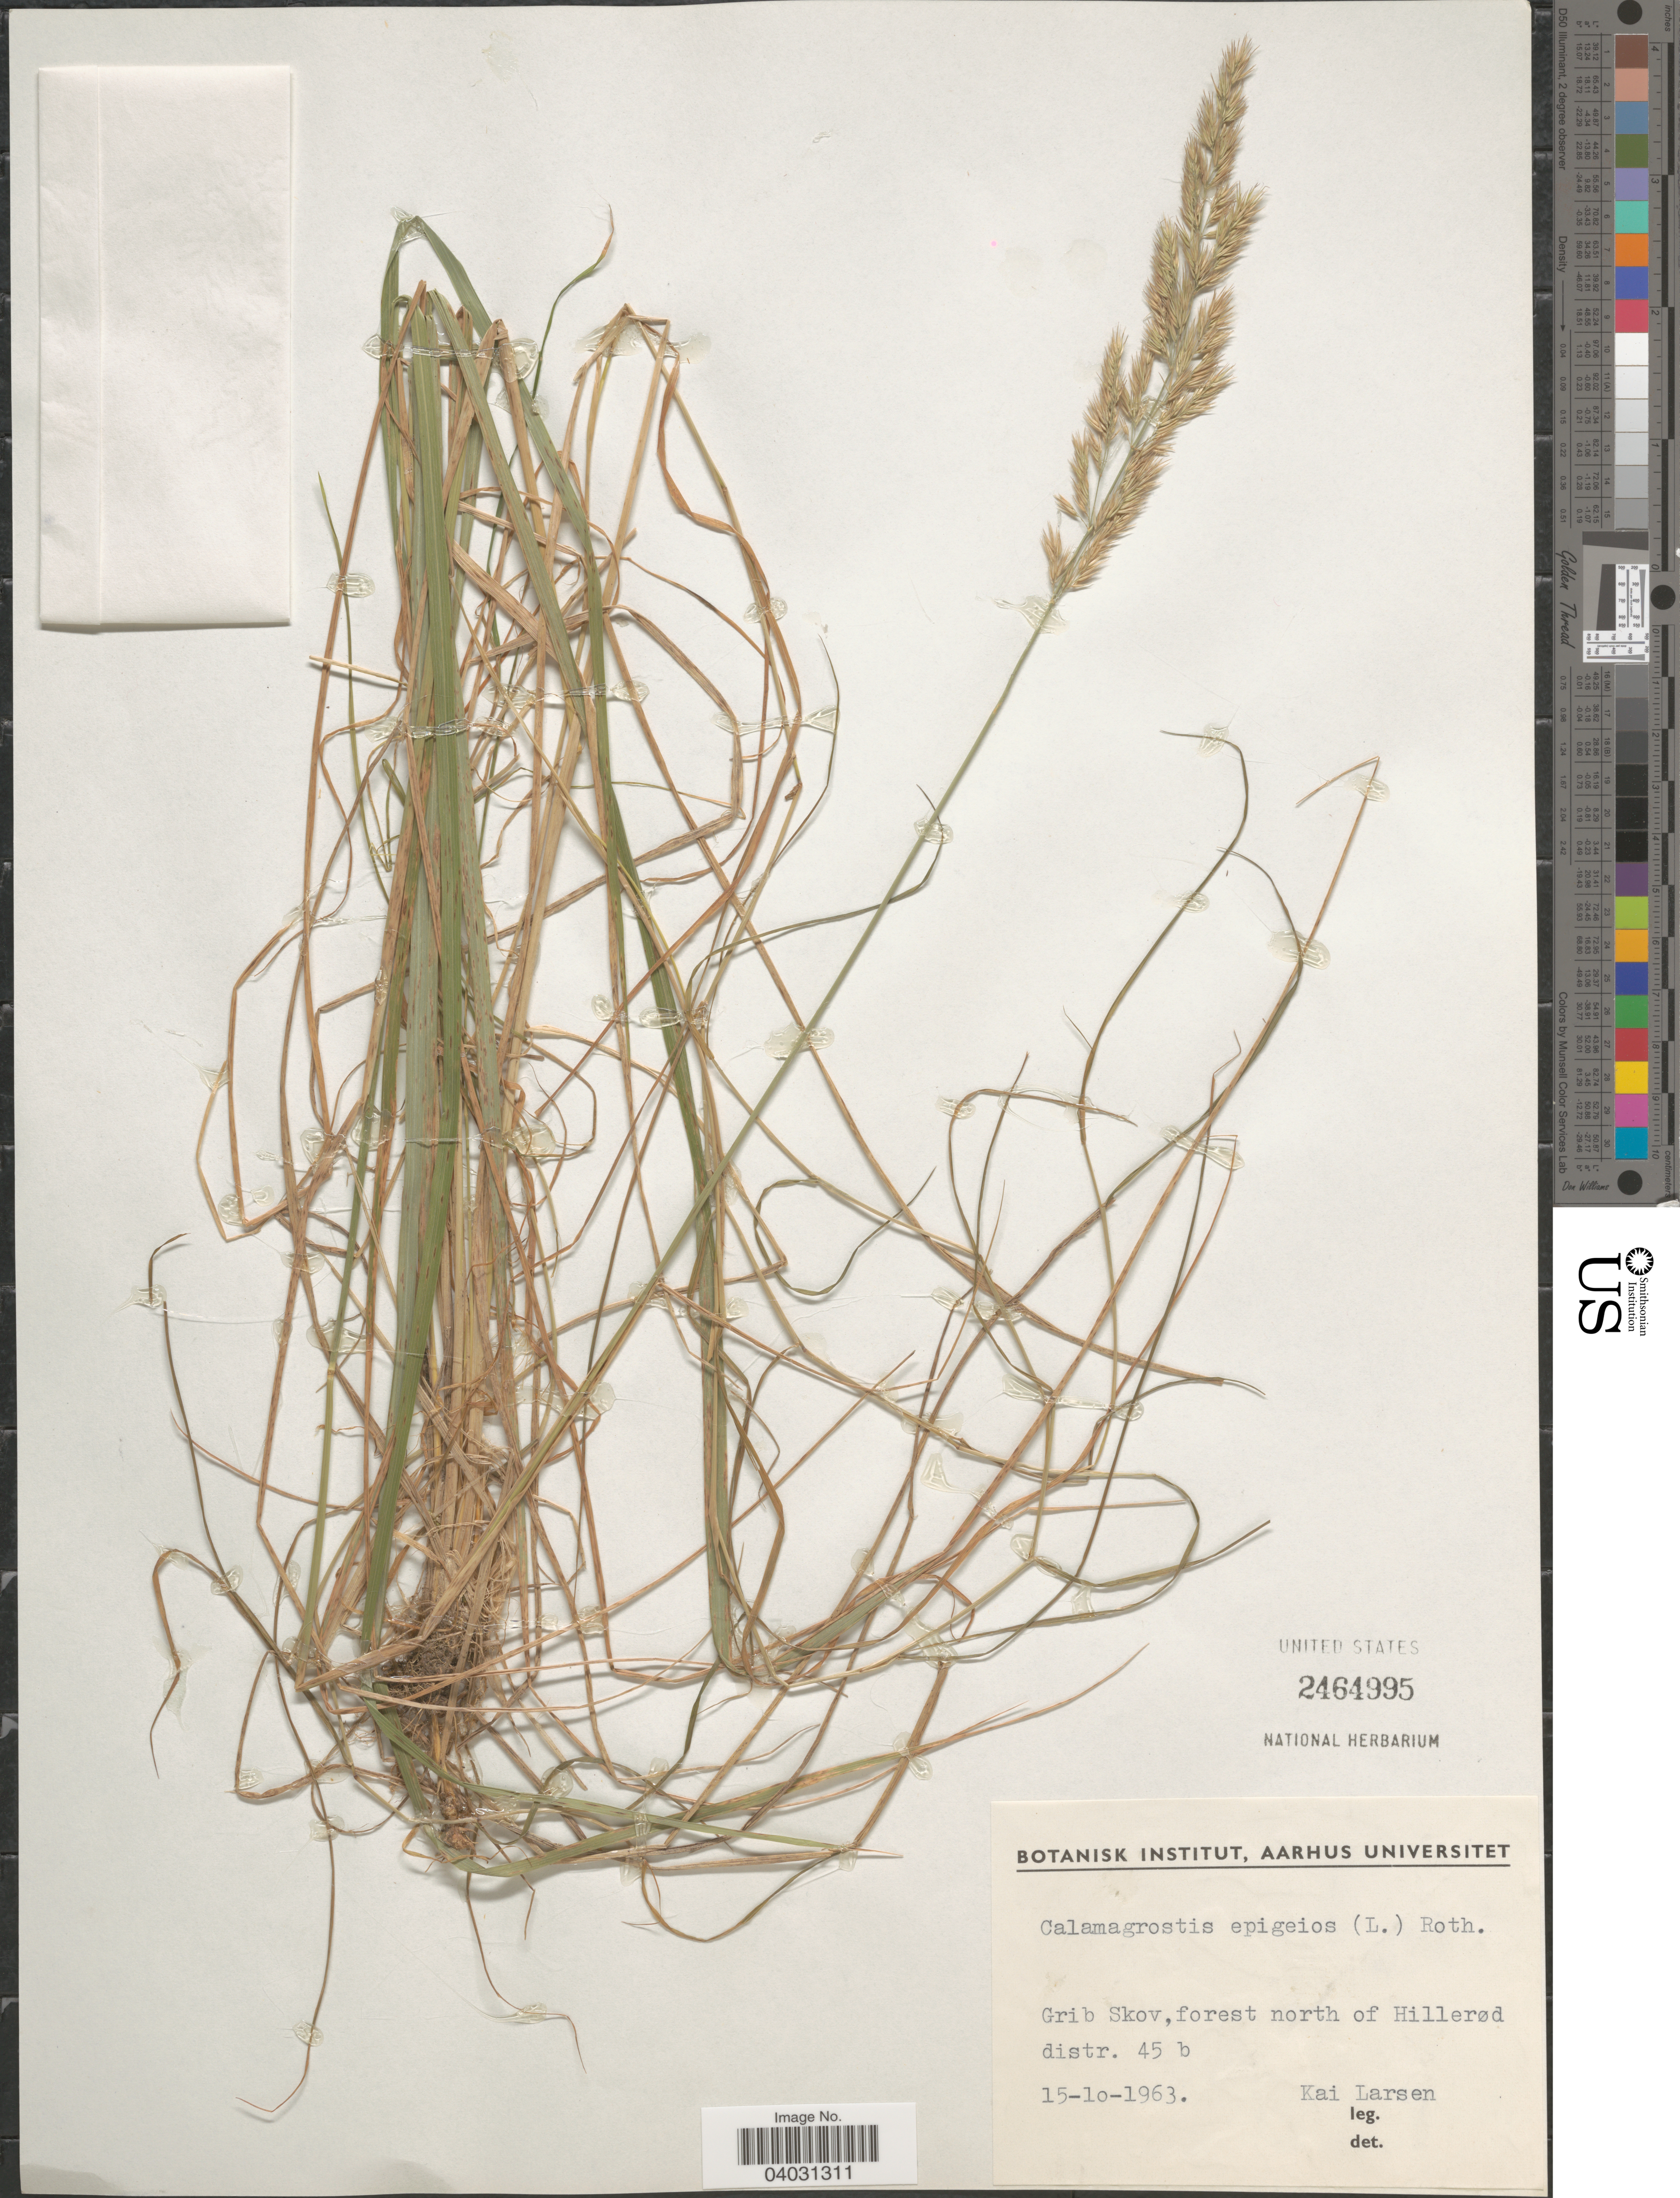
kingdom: Plantae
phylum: Tracheophyta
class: Liliopsida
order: Poales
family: Poaceae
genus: Calamagrostis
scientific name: Calamagrostis epigeios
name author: (L.) Roth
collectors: K. Larsen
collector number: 45b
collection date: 1963-10-15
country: Denmark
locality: Grib Skov, forest north of Hillerød distr.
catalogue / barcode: US 2464995